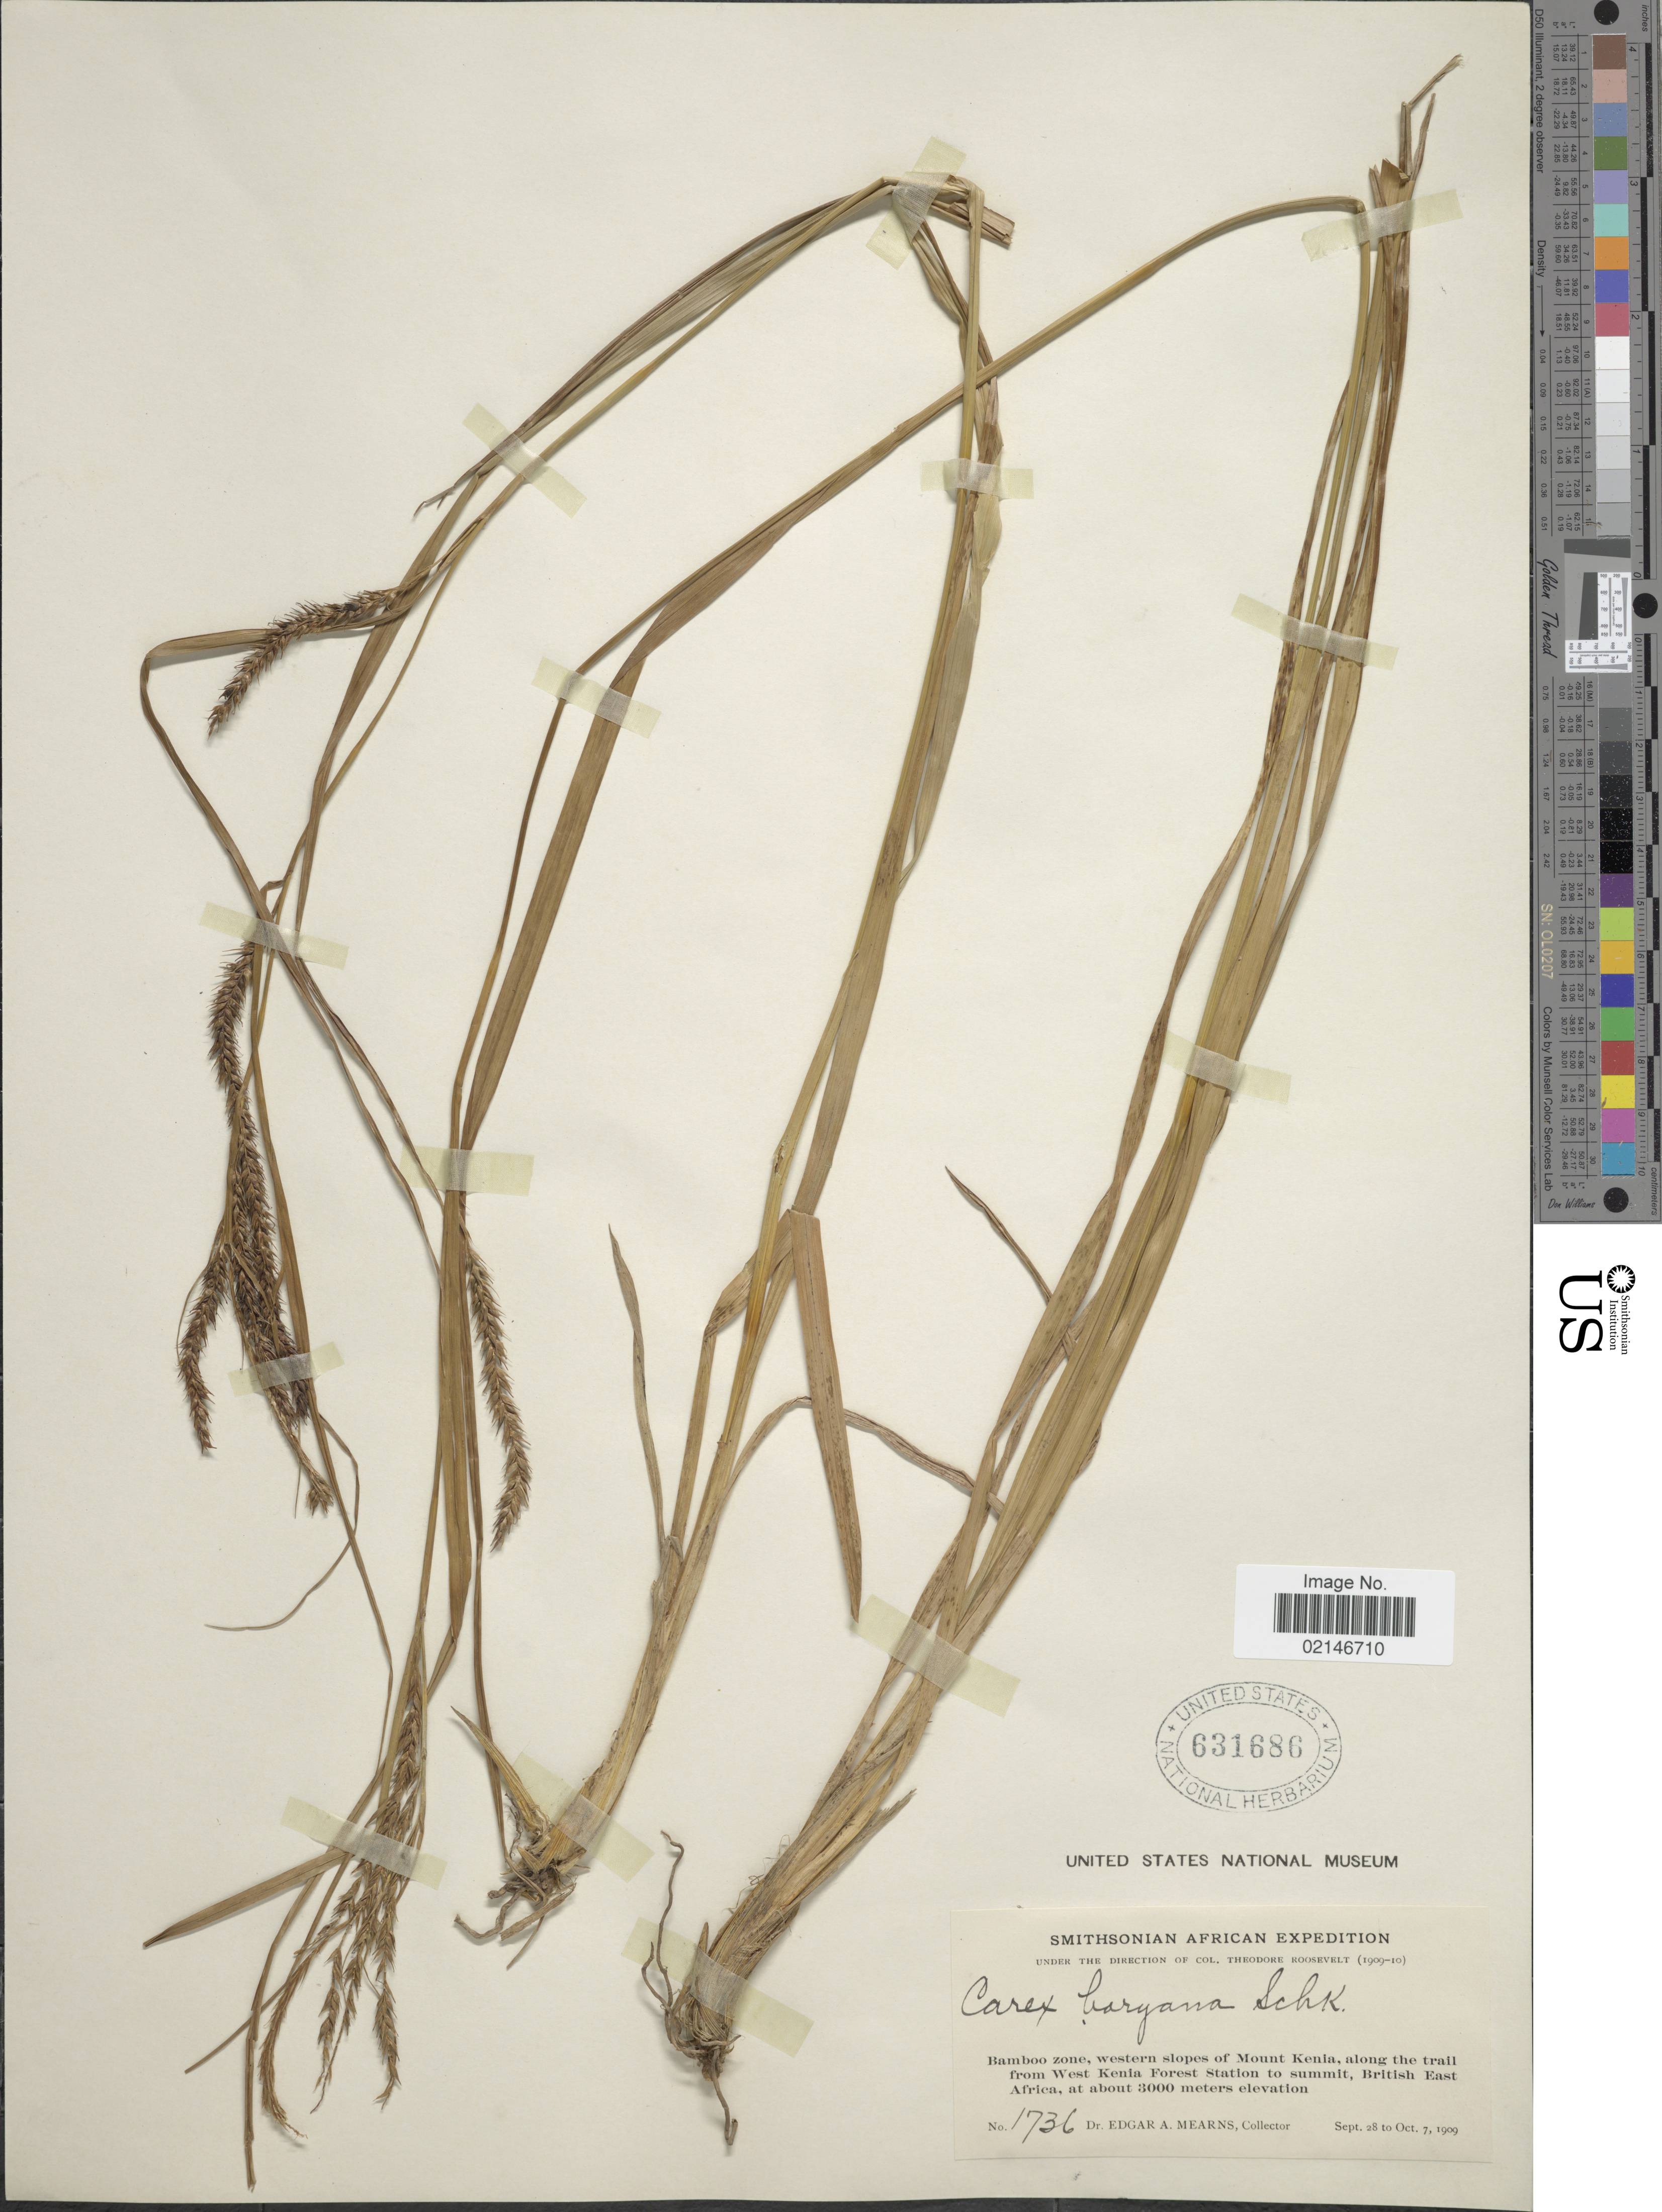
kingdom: Plantae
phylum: Tracheophyta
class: Liliopsida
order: Poales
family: Cyperaceae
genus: Carex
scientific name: Carex boryana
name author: Schkuhr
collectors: E. A. Mearns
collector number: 1736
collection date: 1909-09-28/1909-10-07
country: Kenya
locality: Bamboo zone, western slopes of Mount Kenia, along the trail from West Kenia Forest Station to summit, British East Africa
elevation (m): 3000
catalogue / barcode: US 631686